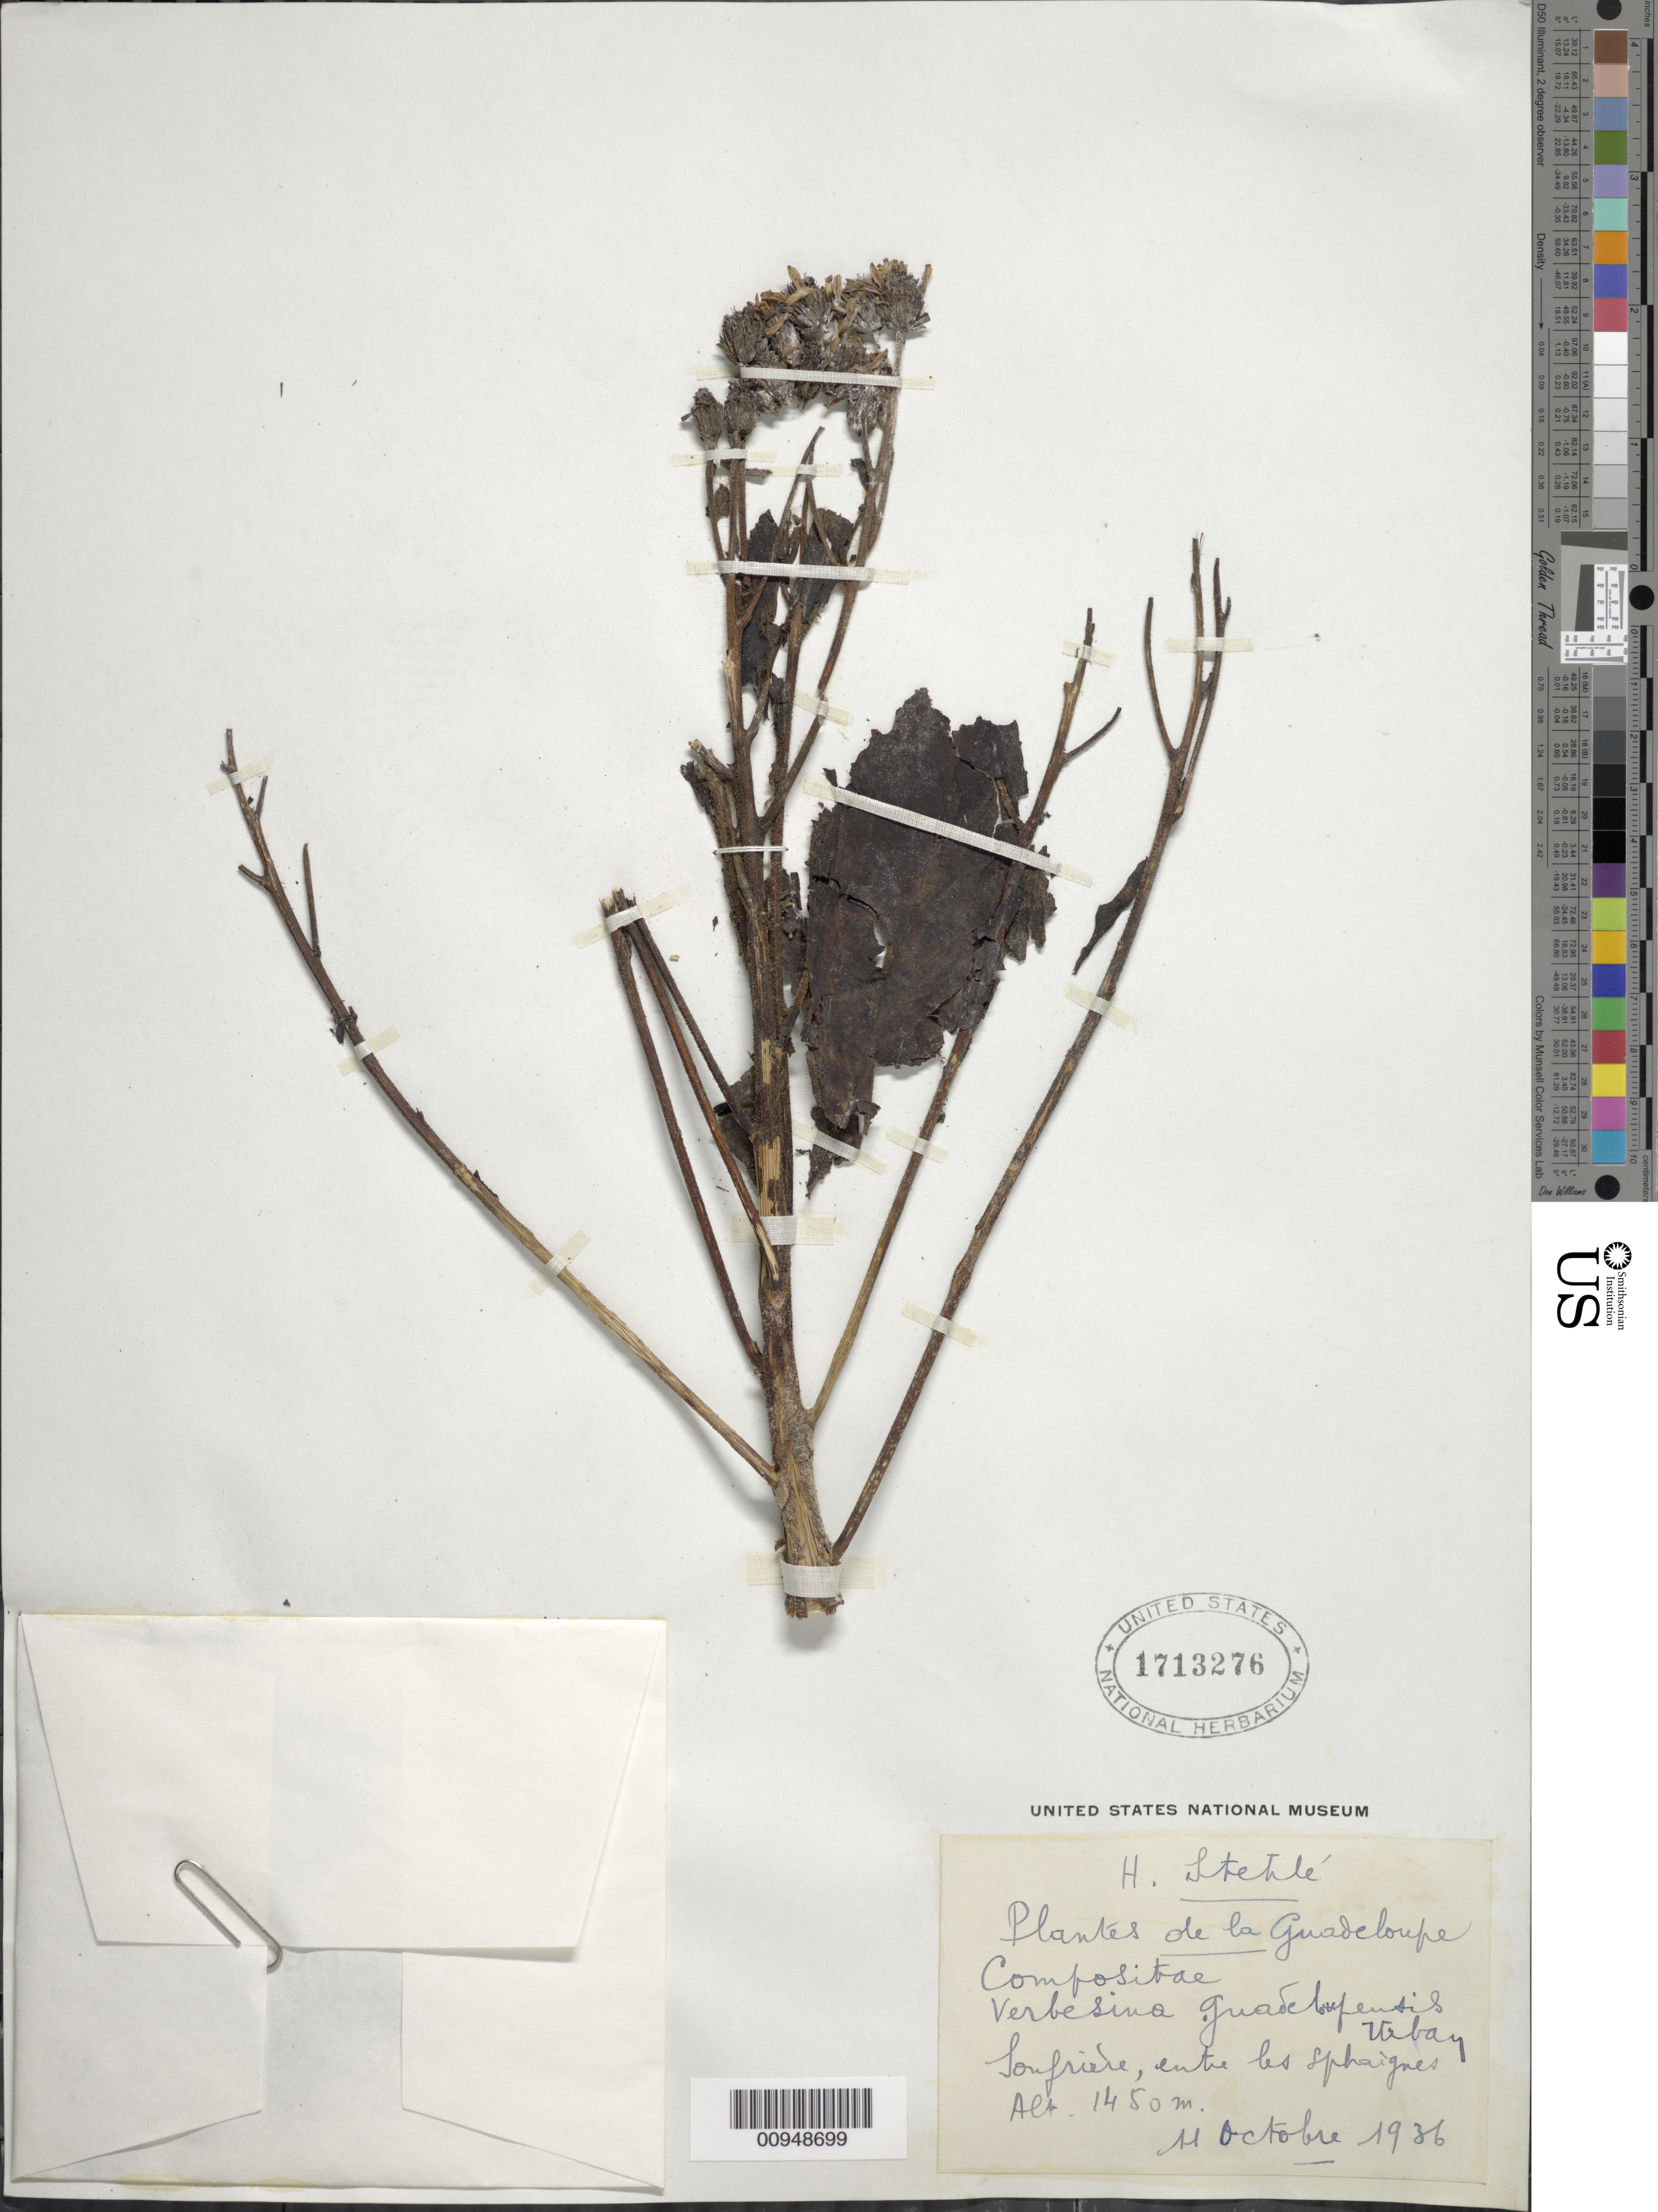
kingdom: Plantae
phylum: Tracheophyta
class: Magnoliopsida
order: Asterales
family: Asteraceae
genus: Verbesina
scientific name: Verbesina guadeloupensis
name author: Urb.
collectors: H. Stehlé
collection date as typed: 11 Oct 1936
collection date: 1936-10-11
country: Guadeloupe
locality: Soufrieré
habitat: Entre les sphaignes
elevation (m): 1450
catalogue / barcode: US 1713276